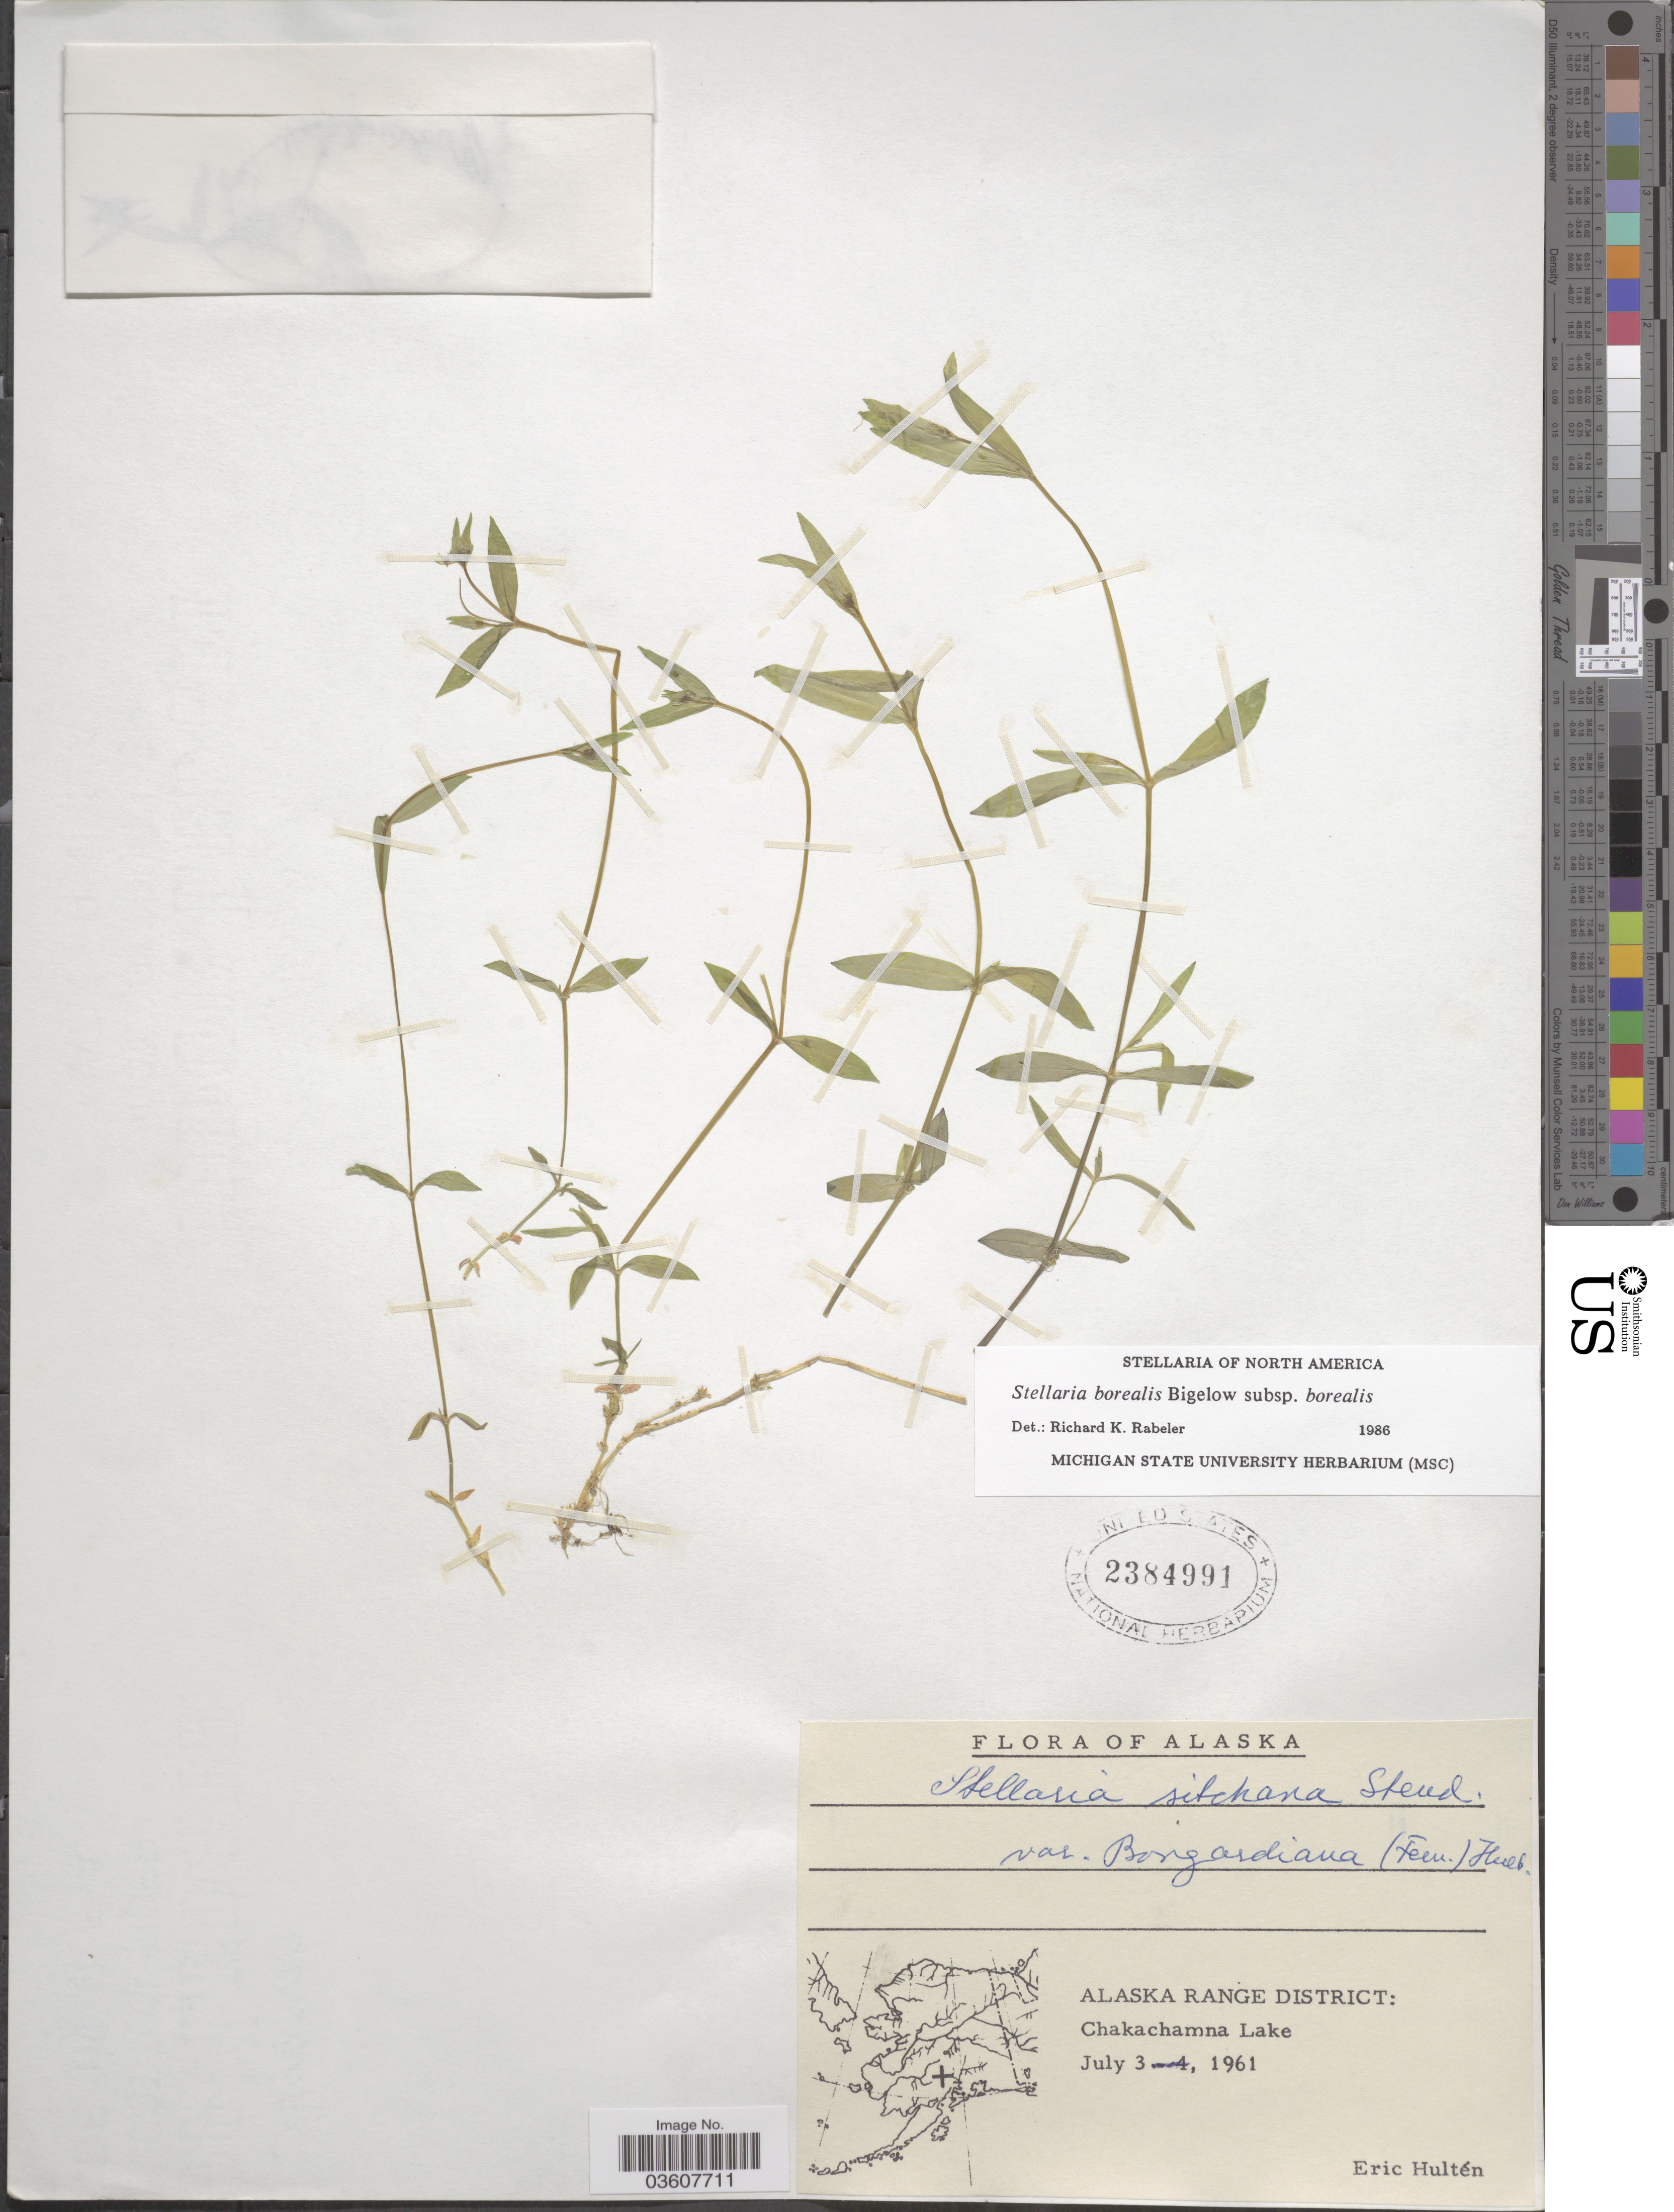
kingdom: Plantae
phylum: Tracheophyta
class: Magnoliopsida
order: Caryophyllales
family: Caryophyllaceae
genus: Stellaria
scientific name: Stellaria borealis subsp. borealis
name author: Bigelow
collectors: E. G. Hultén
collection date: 1961-07-03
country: United States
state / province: Alaska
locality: Alaska Range District: Chakachamna Lake.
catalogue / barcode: US 2384991